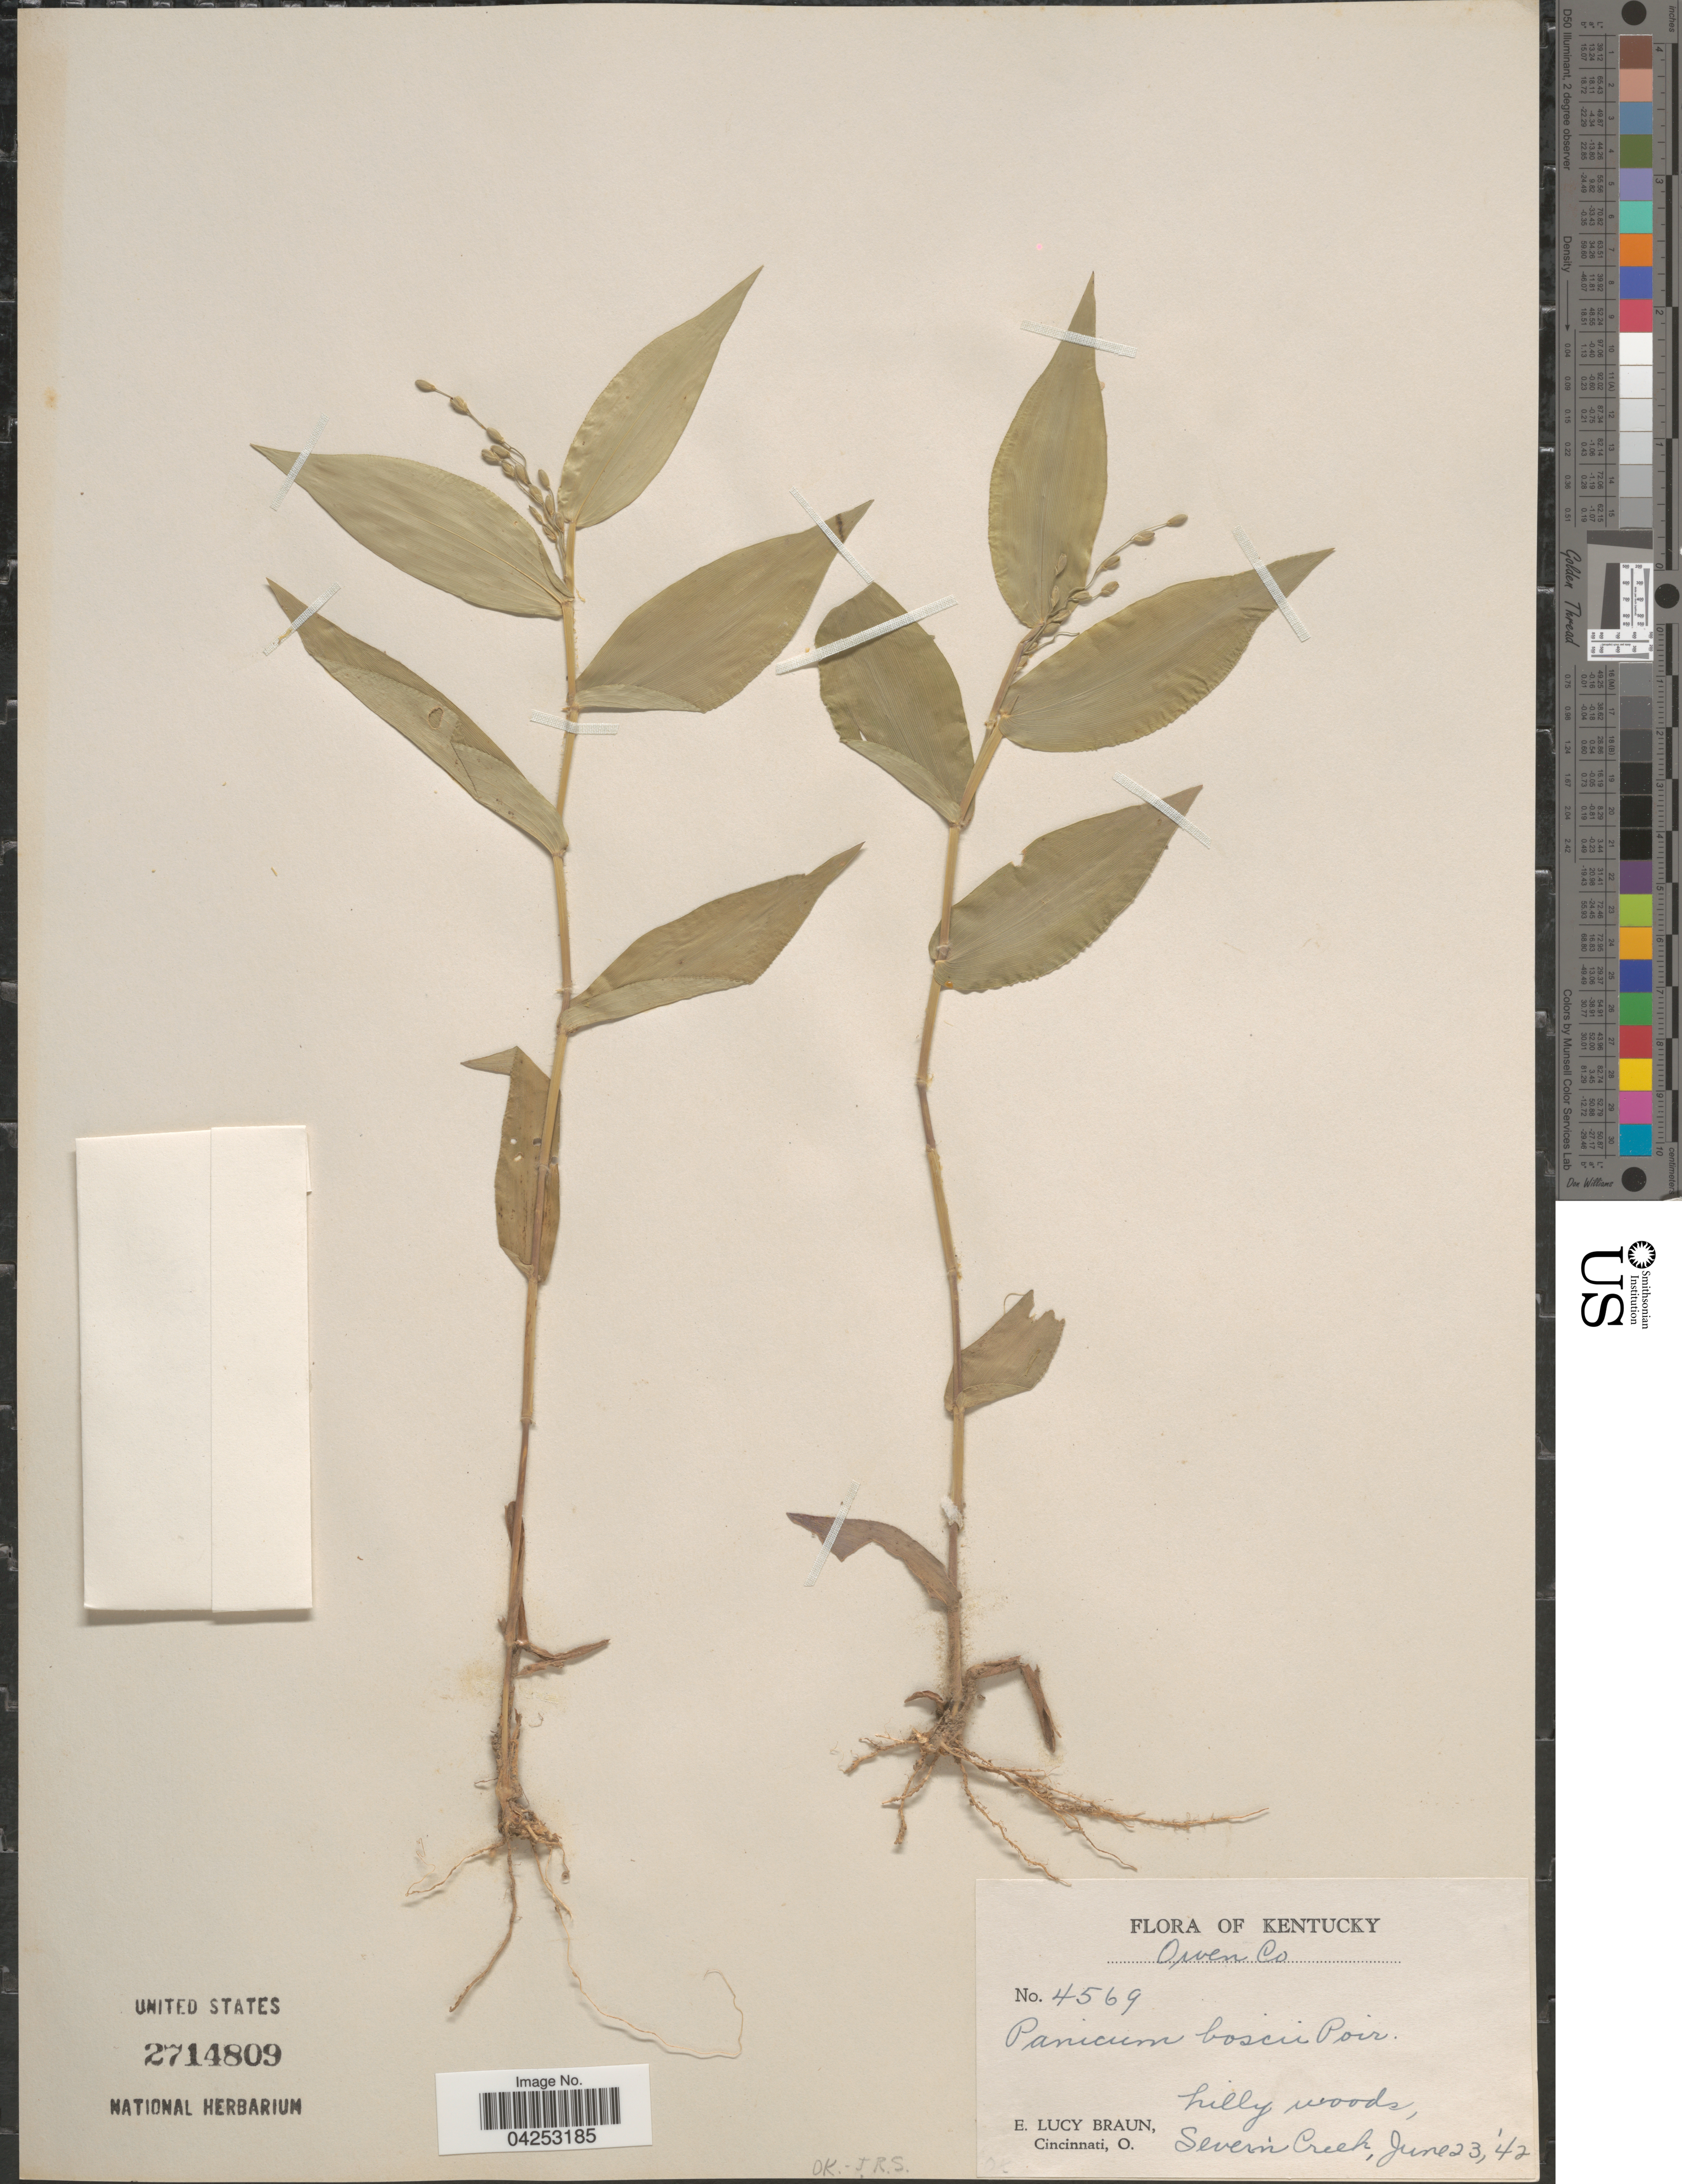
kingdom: Plantae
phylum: Tracheophyta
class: Liliopsida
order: Poales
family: Poaceae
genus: Dichanthelium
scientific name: Dichanthelium boscii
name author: (Poir.) Gould & C.A. Clark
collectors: E. L. Braun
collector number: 4569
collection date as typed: Transcribed d/m/y: 23/6/42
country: United States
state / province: Kentucky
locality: Owen Co. Hilly woods, Severn Creek.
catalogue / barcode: US 2714809